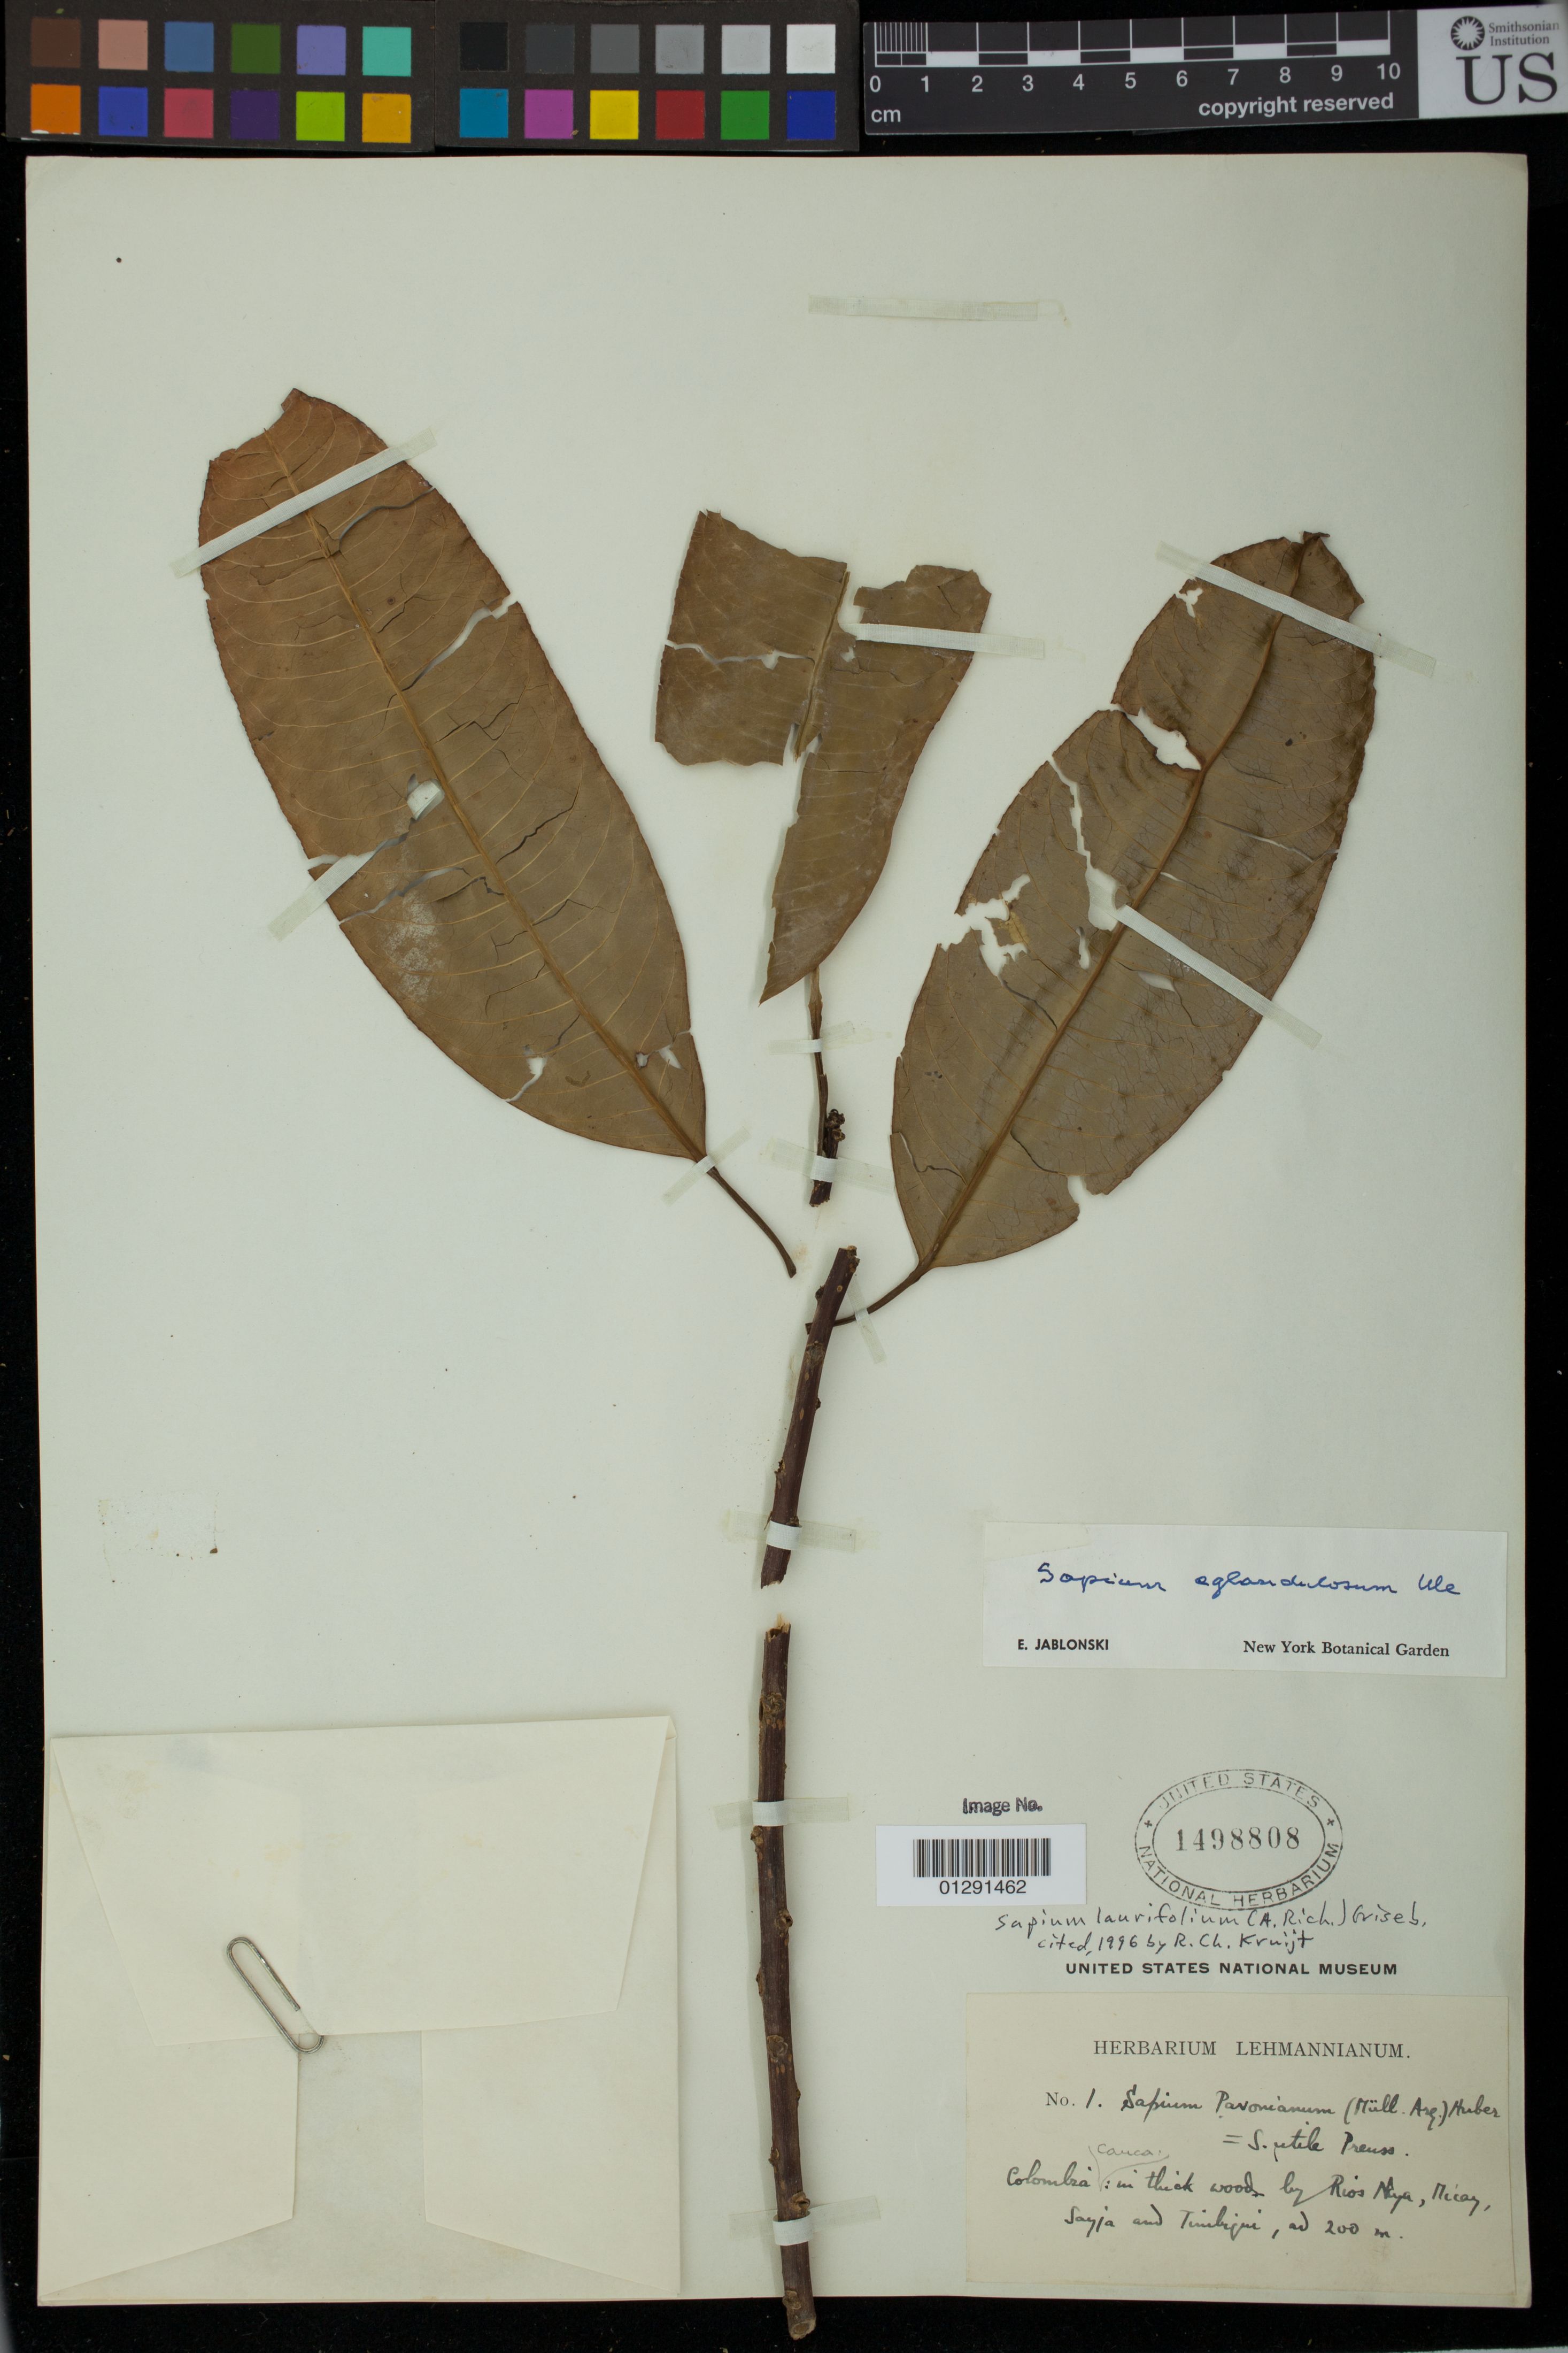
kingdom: Plantae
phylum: Tracheophyta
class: Magnoliopsida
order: Malpighiales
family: Euphorbiaceae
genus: Sapium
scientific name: Sapium lauriflorum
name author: (A. Rich.) Griseb.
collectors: ex herb. Lehmannianum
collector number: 1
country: Colombia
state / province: Cauca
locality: In thick woods by Rios Nya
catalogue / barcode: US 1498808